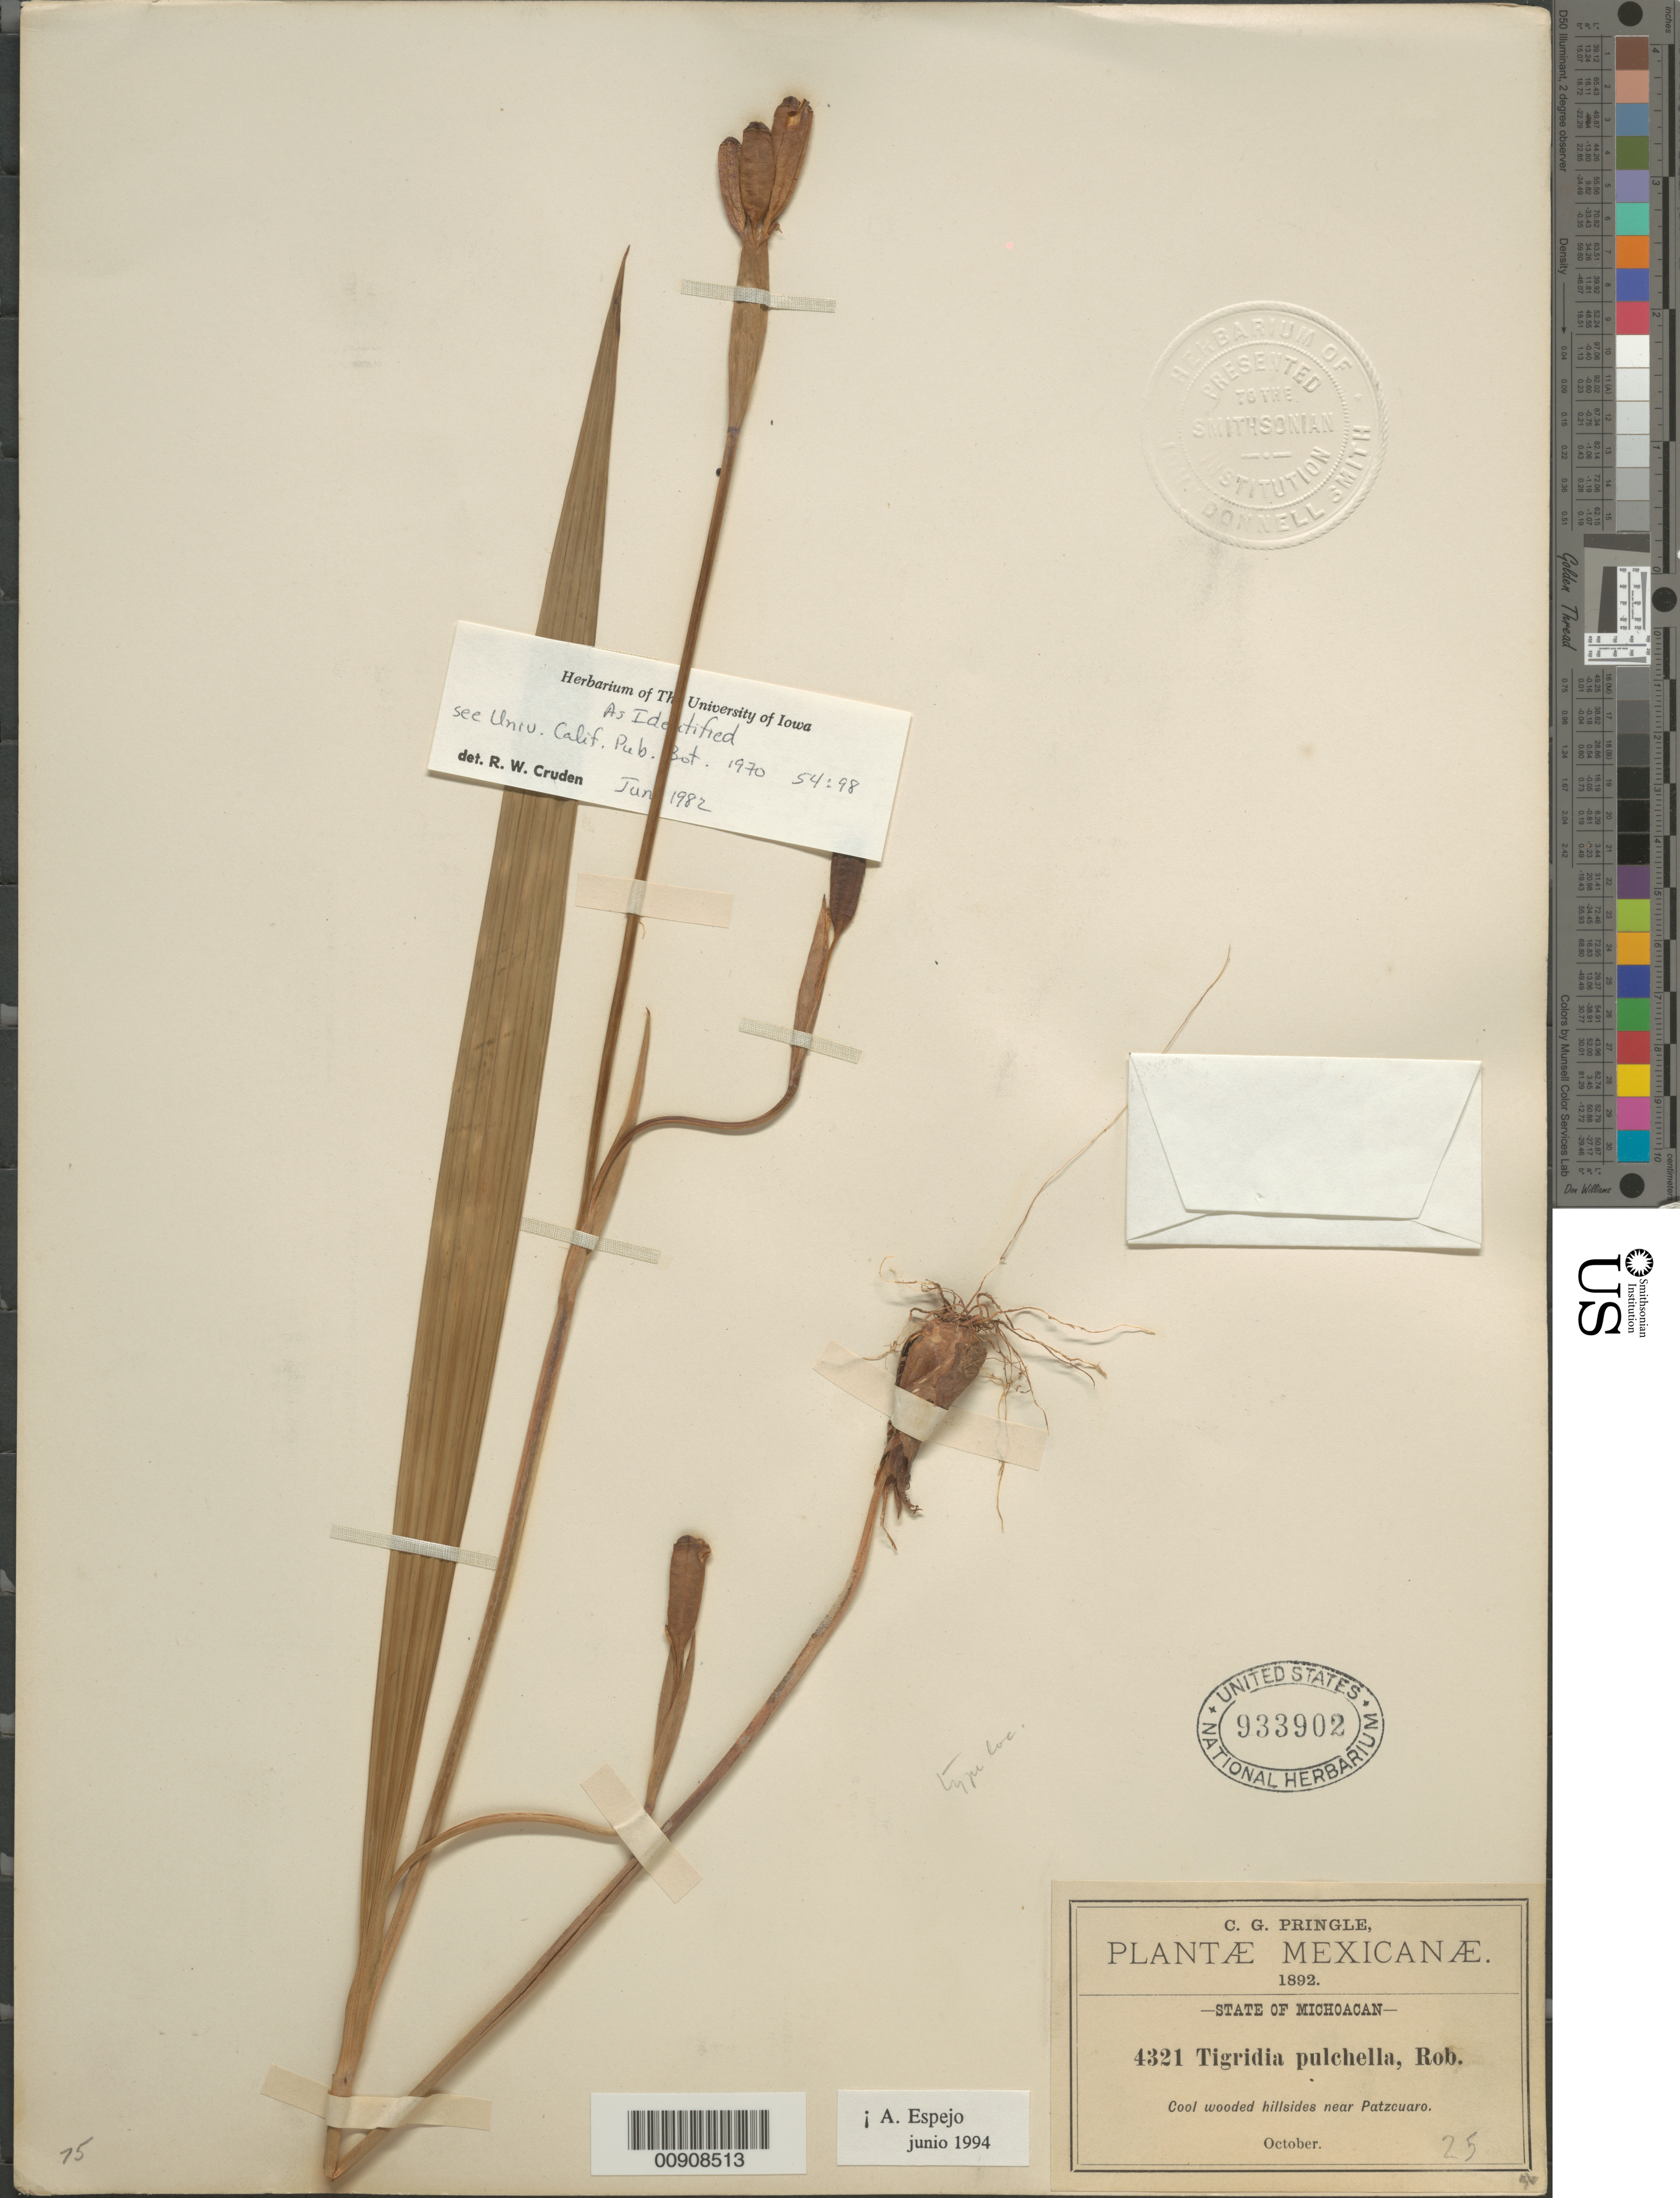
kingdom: Plantae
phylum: Tracheophyta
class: Liliopsida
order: Asparagales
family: Iridaceae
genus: Tigridia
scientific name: Tigridia pulchella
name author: B.L. Rob.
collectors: C. G. Pringle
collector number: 4321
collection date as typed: Oct 1892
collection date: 1892-10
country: Mexico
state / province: Michoacán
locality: Near Pátzcuaro, Michoacán.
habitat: Cool wooded hillsides.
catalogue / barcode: US 933902